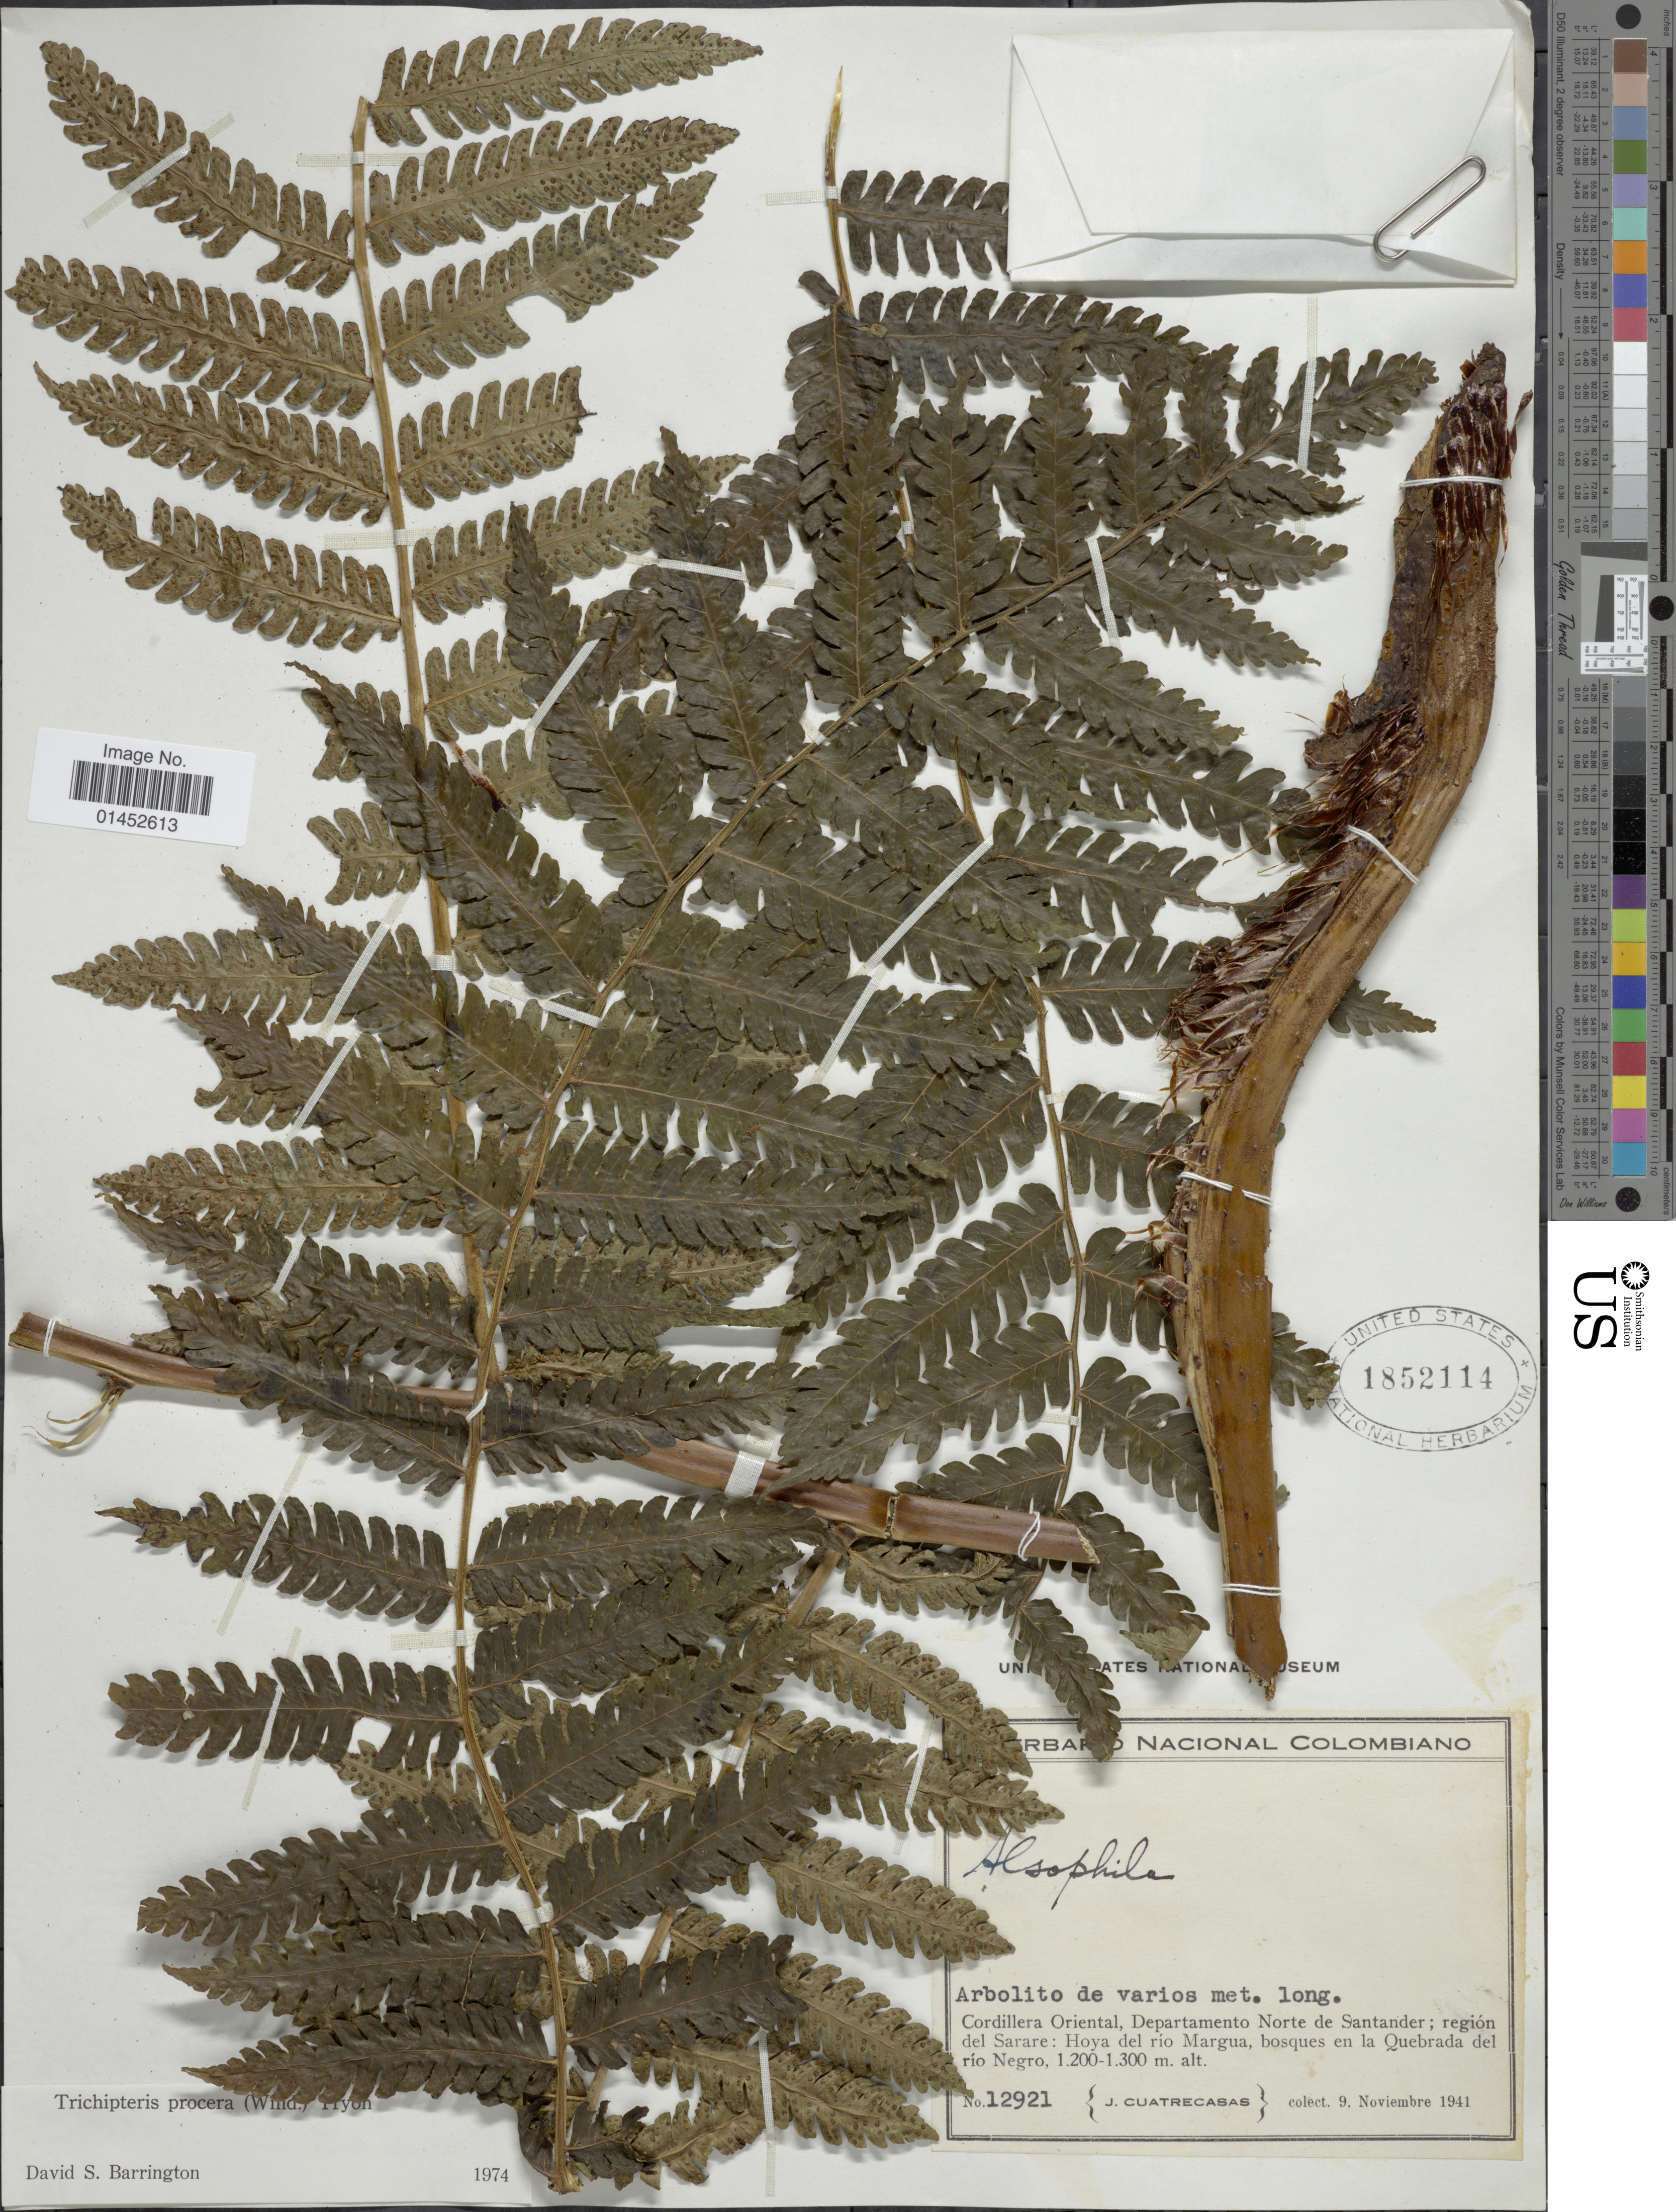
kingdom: Plantae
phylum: Tracheophyta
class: Polypodiopsida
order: Cyatheales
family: Cyatheaceae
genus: Cyathea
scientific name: Cyathea pungens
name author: (Willd.) Domin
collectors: J. Cuatrecasas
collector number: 12921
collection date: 1941-11-09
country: Colombia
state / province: Norte de Santander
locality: Cordillera Oriental, Departamento Norte de Santander; región del Sarare: Hoya del río Margua, bosques en la Quebrada del río Negro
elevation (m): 1200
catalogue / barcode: US 1852114